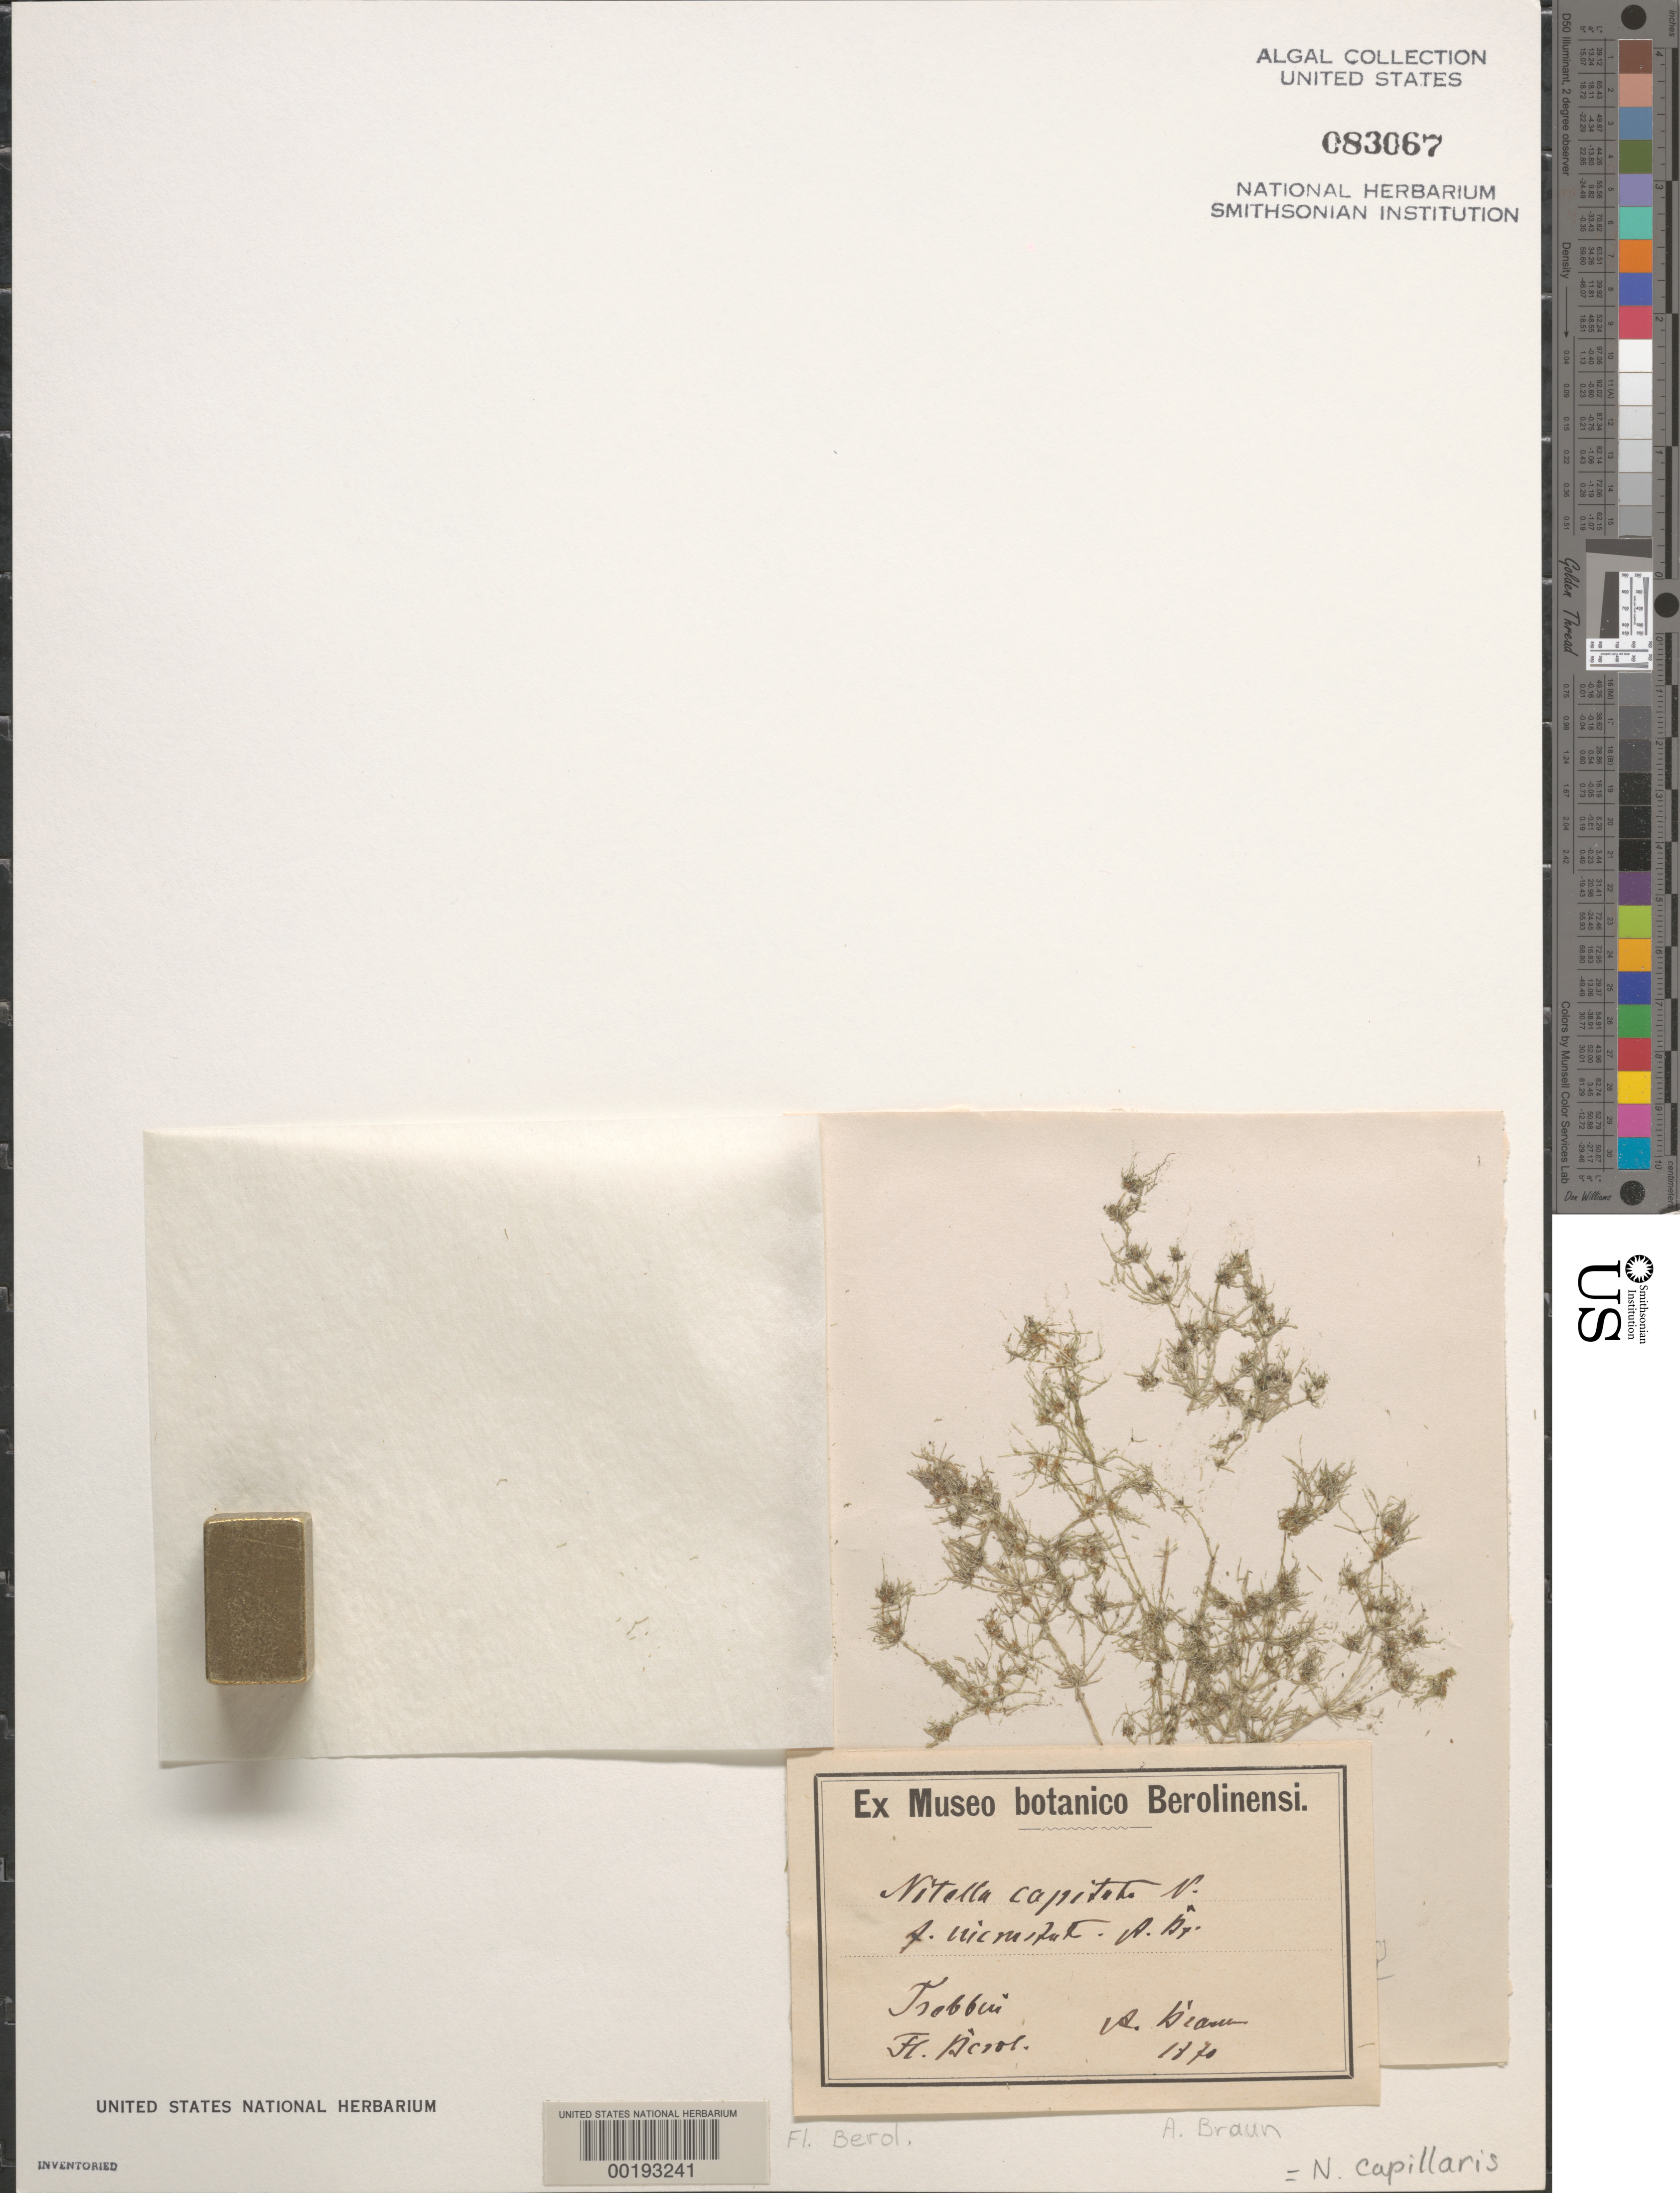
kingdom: Plantae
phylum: Charophyta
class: Charophyceae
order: Charales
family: Characeae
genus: Nitella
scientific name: Nitella capillaris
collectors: A. Braun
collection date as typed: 1870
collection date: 1870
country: Germany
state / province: Brandenburg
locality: Trebbin, near berlin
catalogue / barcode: US 83067